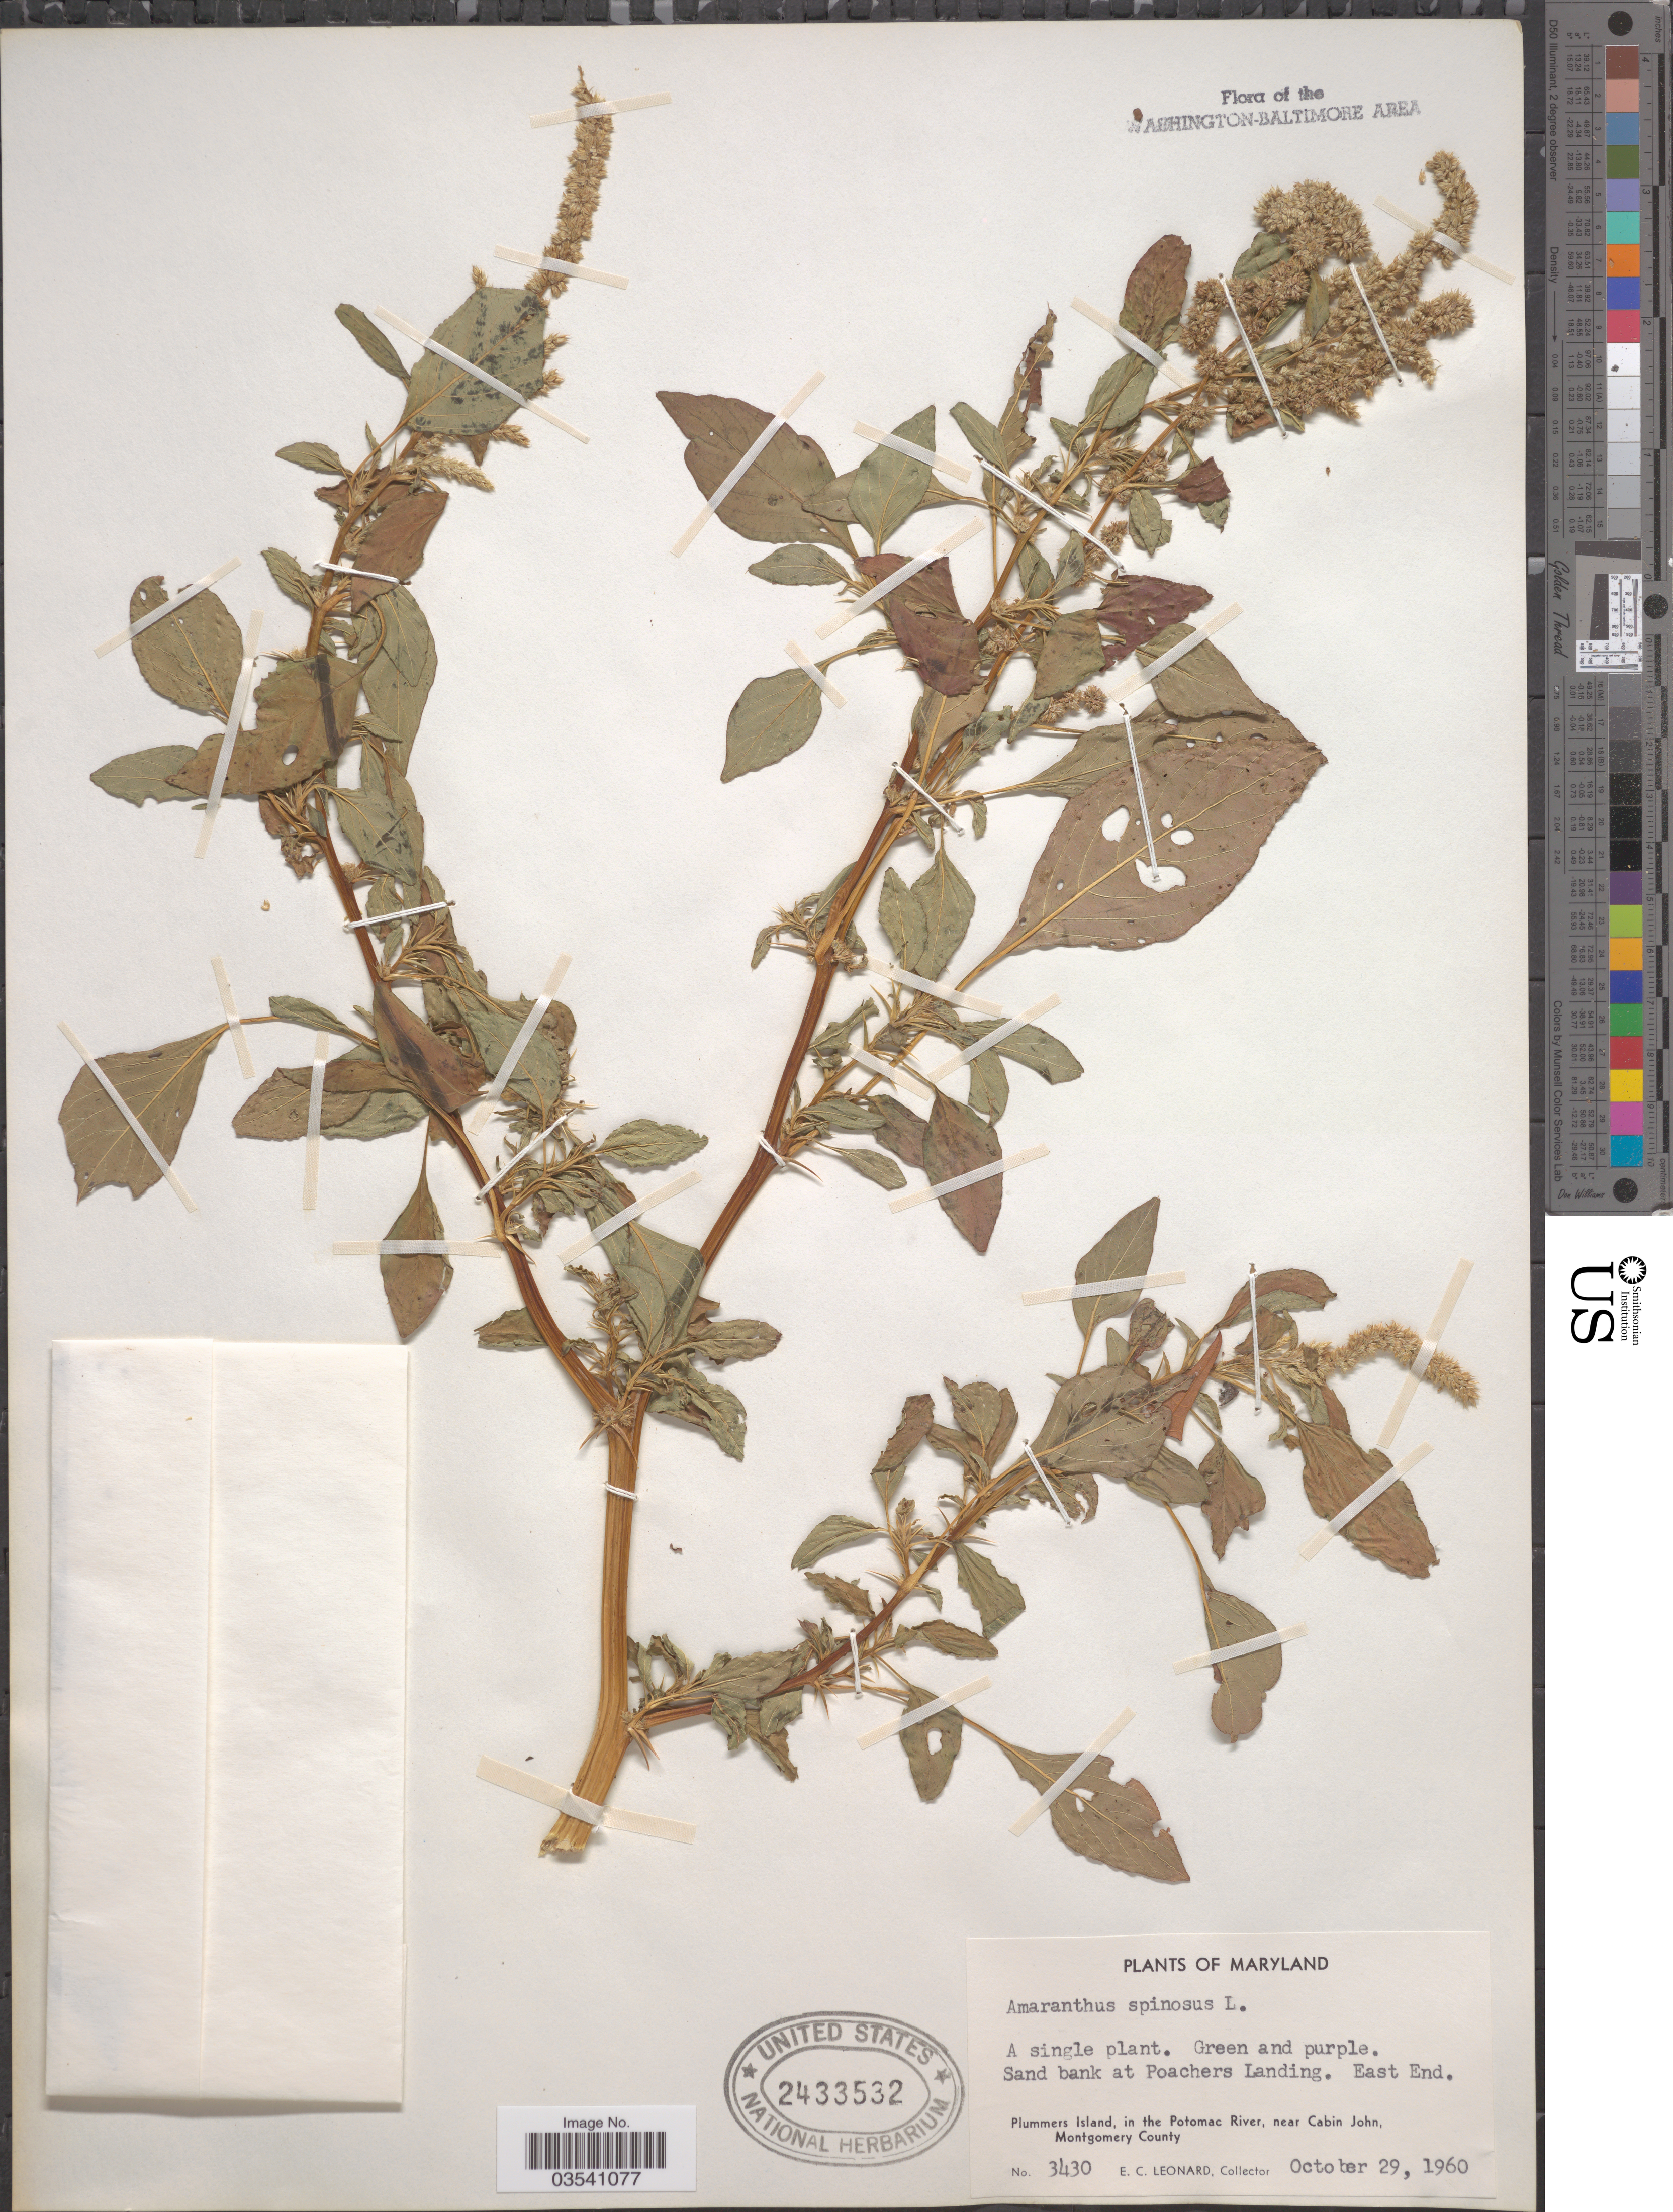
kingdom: Plantae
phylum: Tracheophyta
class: Magnoliopsida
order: Caryophyllales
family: Amaranthaceae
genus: Amaranthus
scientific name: Amaranthus spinosus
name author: L.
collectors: E. C. Leonard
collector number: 3430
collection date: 1960-10-29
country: United States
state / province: Maryland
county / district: Montgomery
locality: Sand bank at Poachers Landing. East End. Plummers Island, in the Potomac River, near Cabin John, Montgomery County.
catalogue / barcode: US 2433532